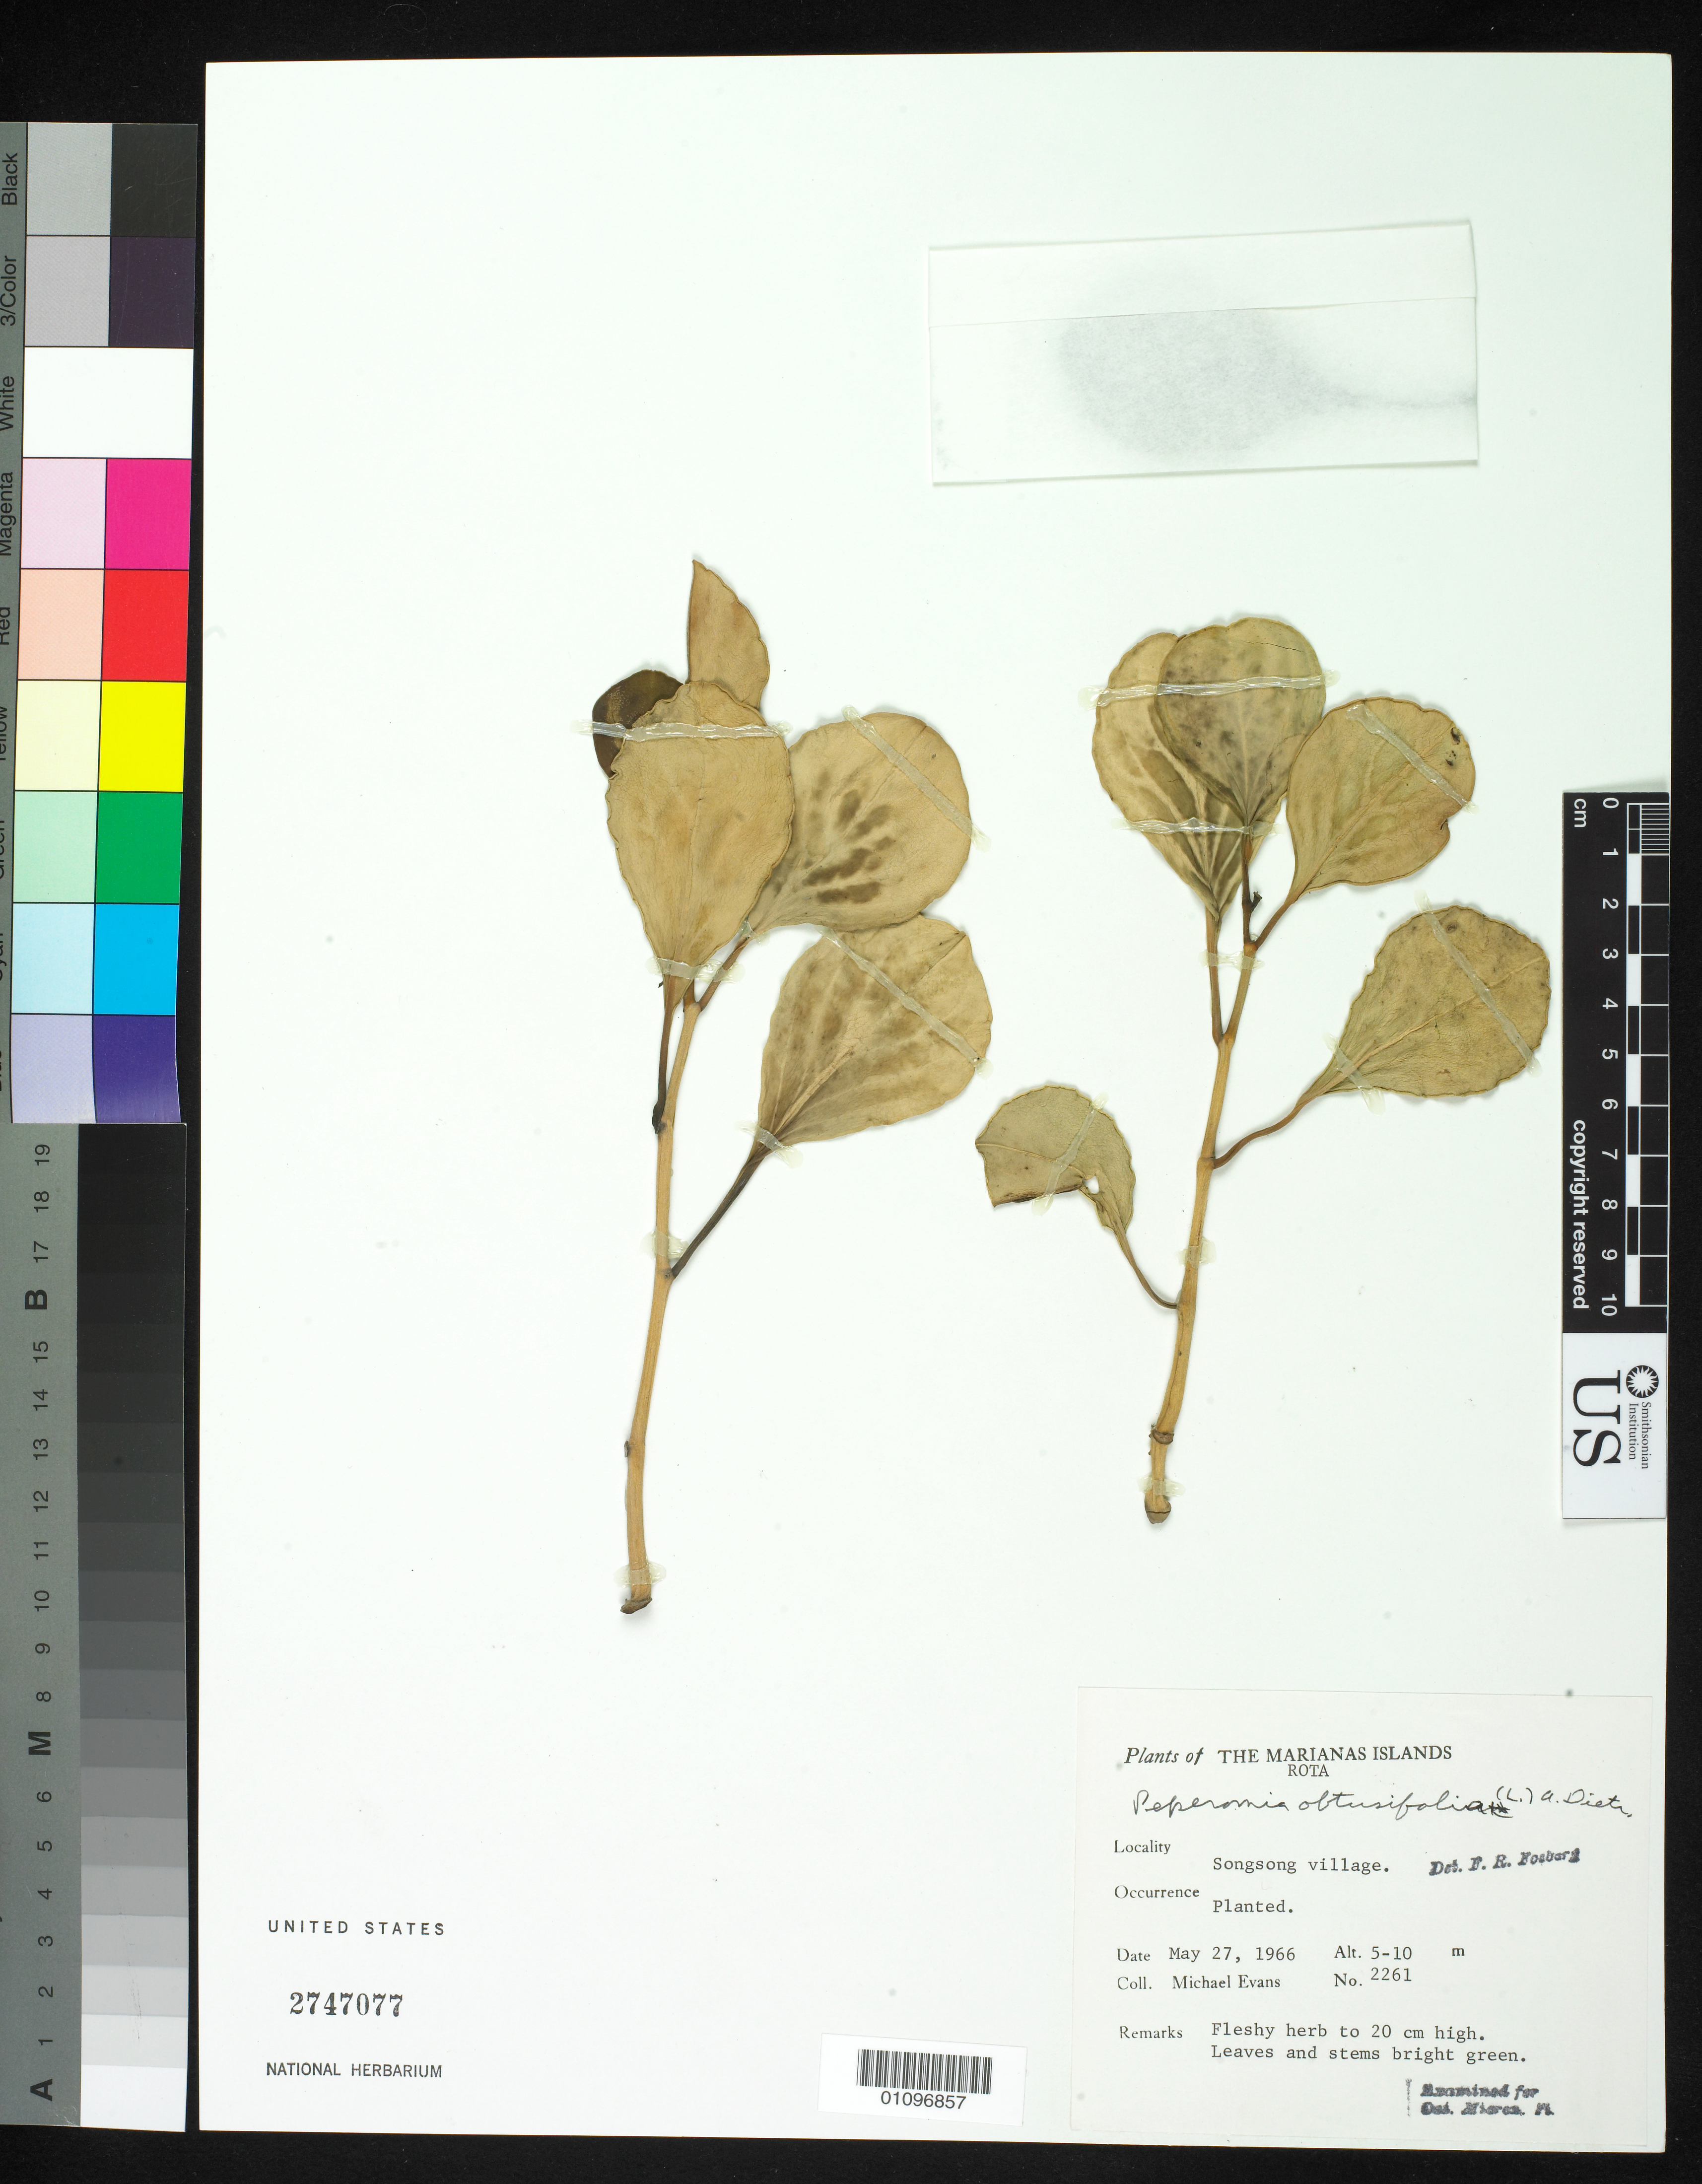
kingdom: Plantae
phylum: Tracheophyta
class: Magnoliopsida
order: Piperales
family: Piperaceae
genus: Peperomia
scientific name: Peperomia obtusifolia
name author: (L.) A. Dietr.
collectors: M. Evans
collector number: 2261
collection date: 1966-05-27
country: Northern Mariana Islands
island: Rota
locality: Songsong village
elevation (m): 5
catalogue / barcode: US 2747077